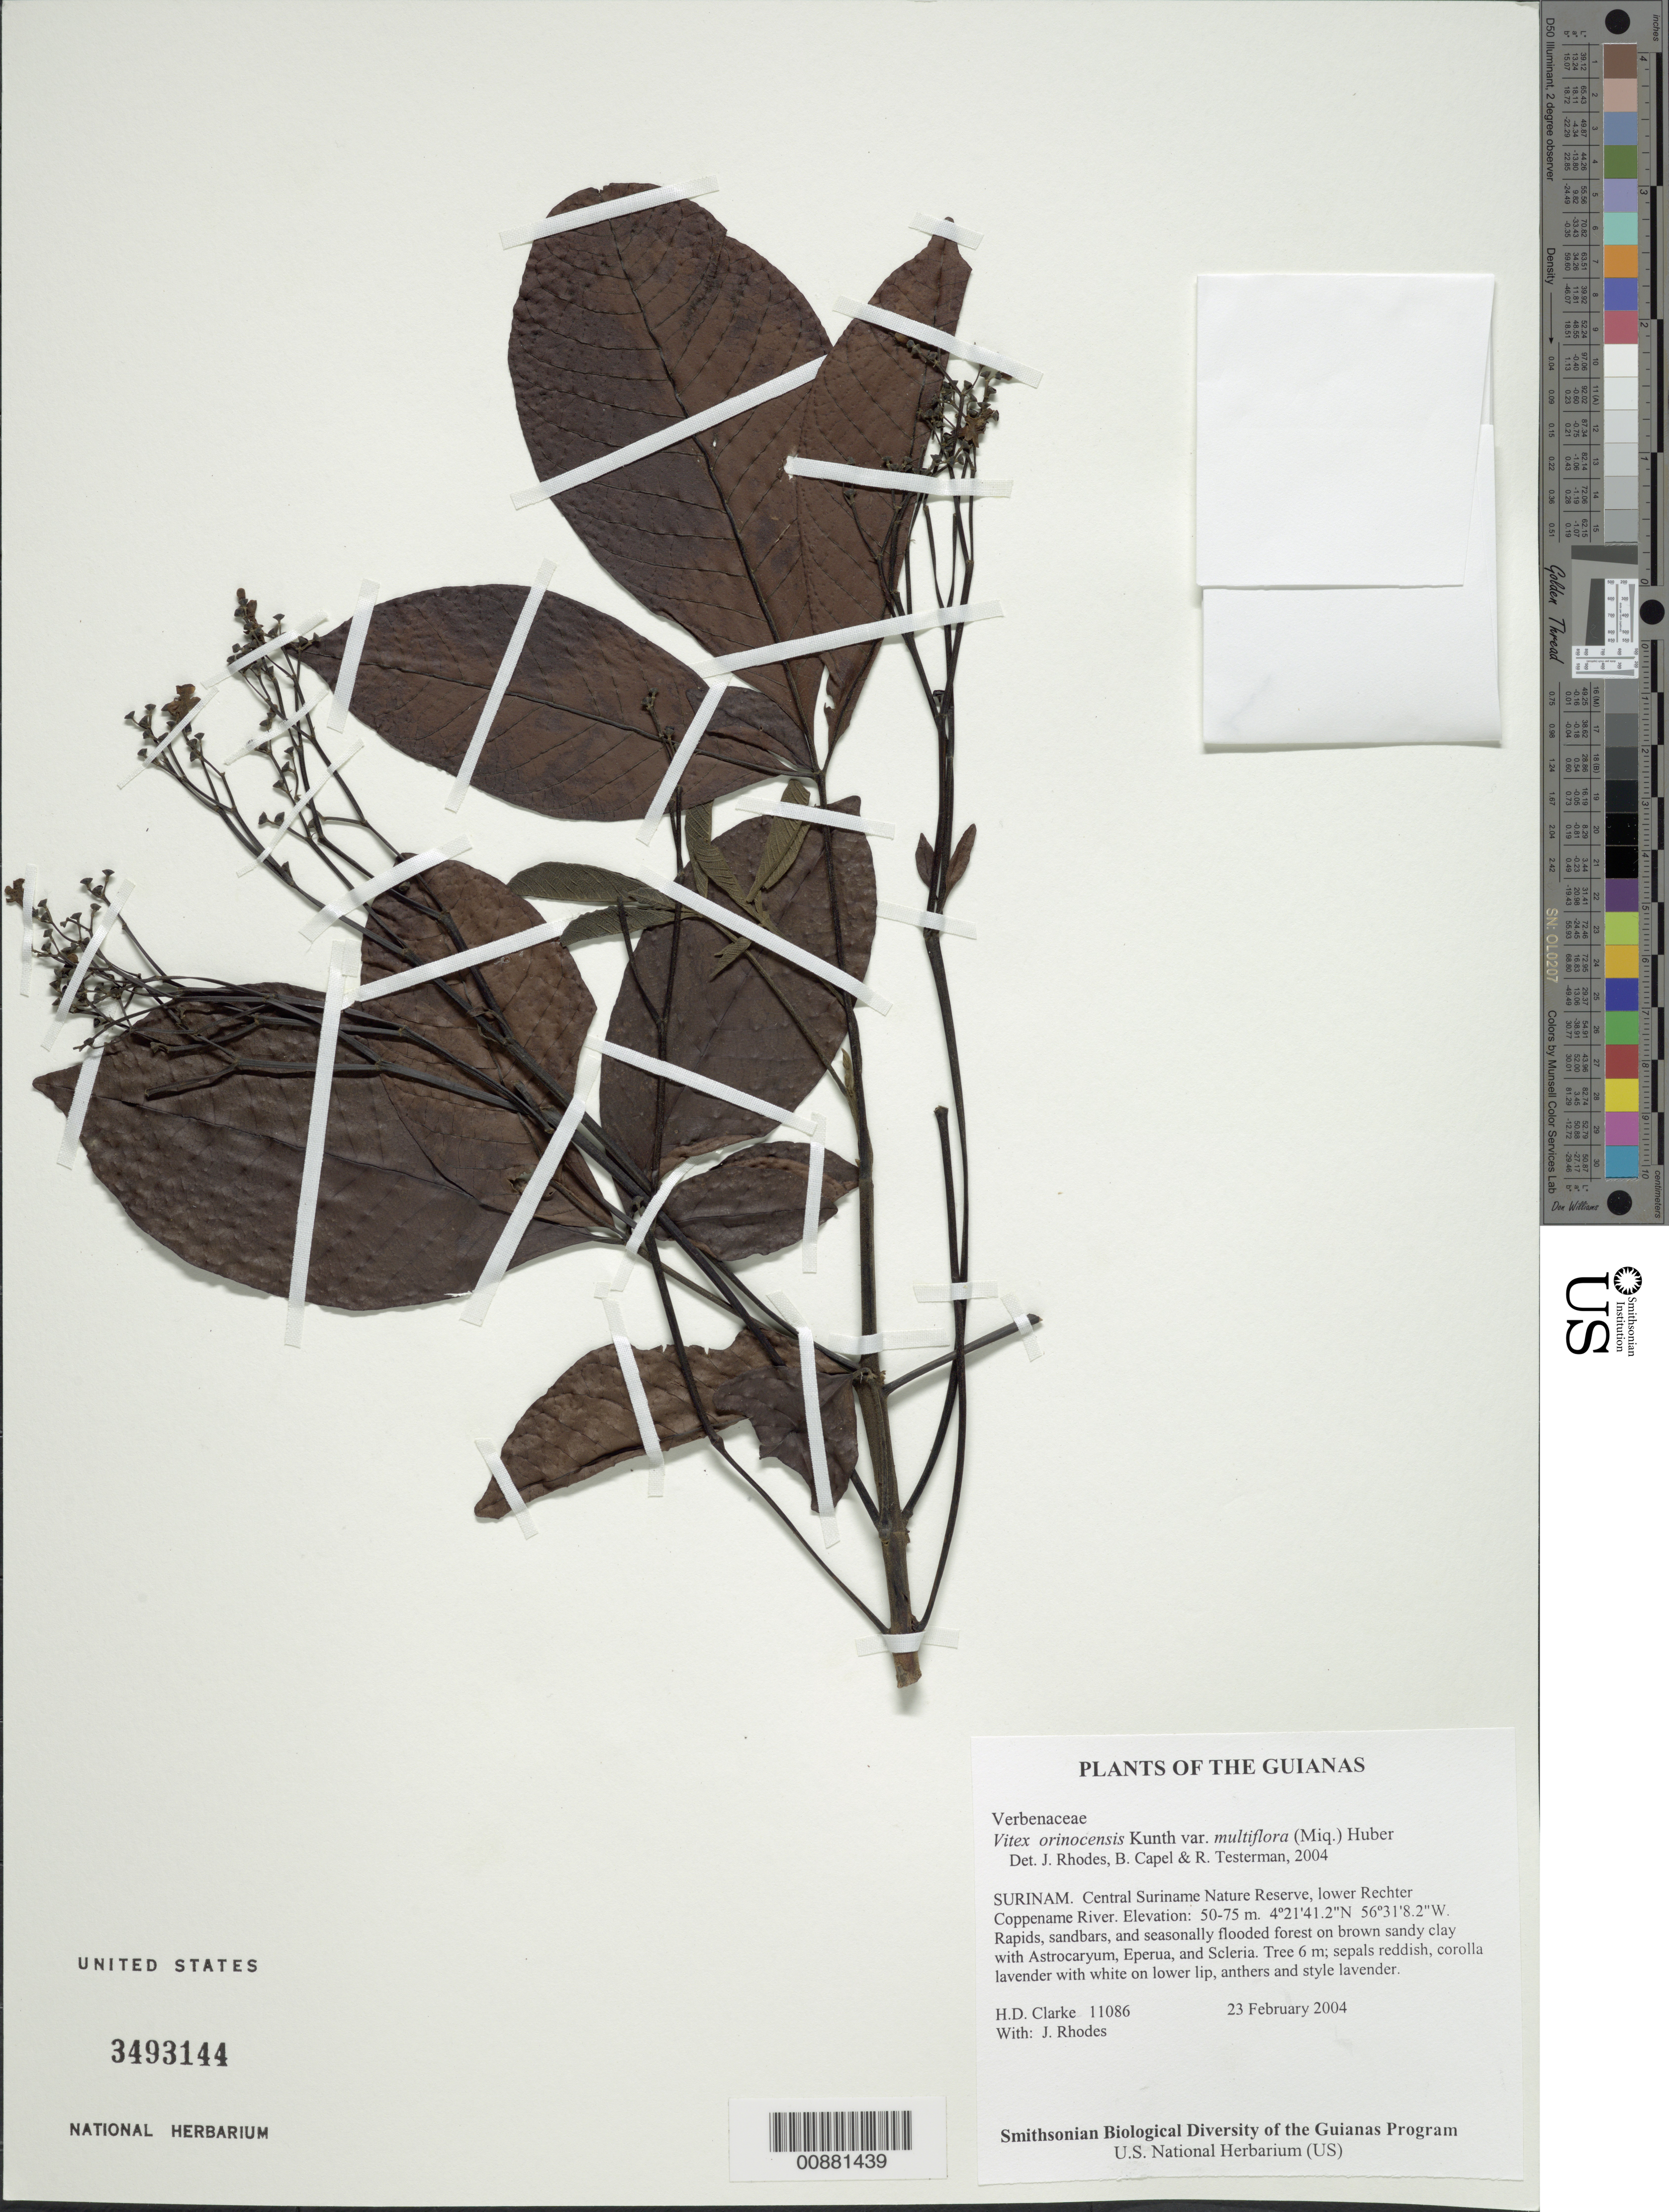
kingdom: Plantae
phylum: Tracheophyta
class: Magnoliopsida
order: Lamiales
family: Lamiaceae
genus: Vitex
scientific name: Vitex orinocensis var. multiflora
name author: (Miq.) Huber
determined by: Jansen-Jacobs, M. J., (U), Nationaal Herbarium Nederland, Utrecht University branch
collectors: H. D. Clarke & J. Rhodes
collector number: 11086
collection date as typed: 23 February 2004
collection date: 2004-02-23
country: Suriname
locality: Central Suriname Nature Reserve, lower Rechter Coppename River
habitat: Rapids, sandbars, and seasonally flooded forest on brown sandy clay with Astrocaryum, Eperua, and Scleria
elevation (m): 50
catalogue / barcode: US 3493144